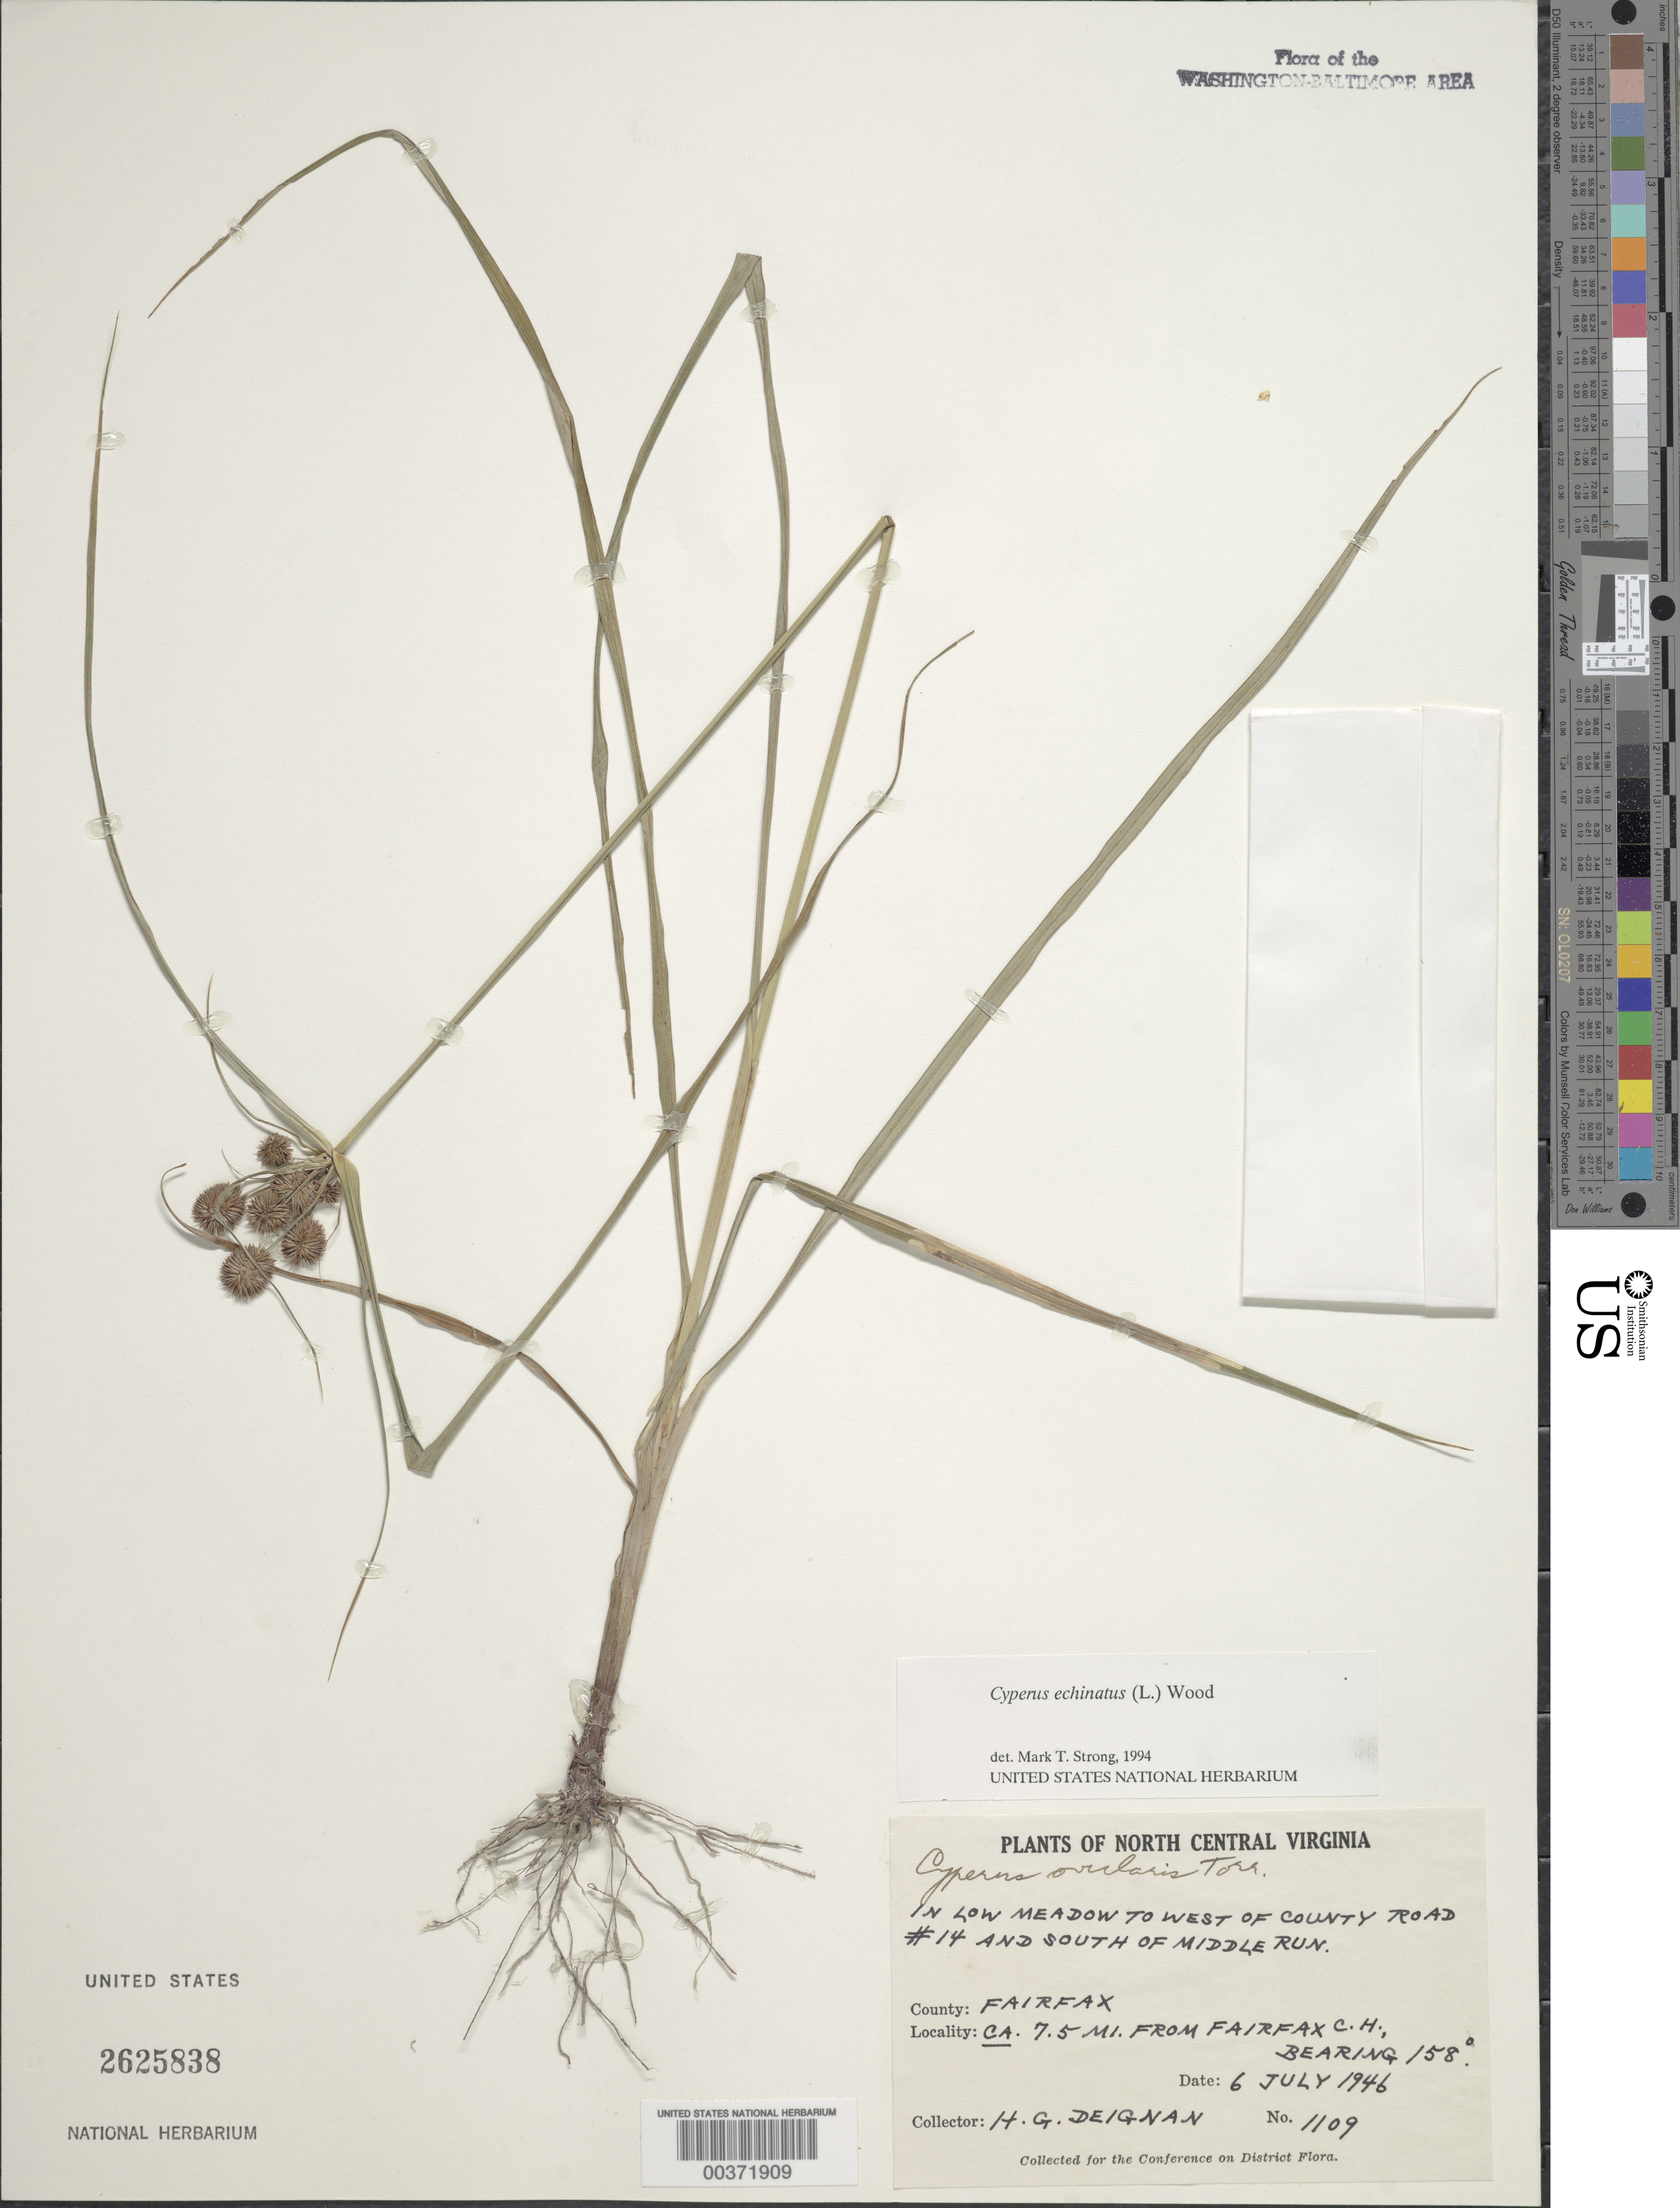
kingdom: Plantae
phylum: Tracheophyta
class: Liliopsida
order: Poales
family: Cyperaceae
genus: Cyperus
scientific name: Cyperus echinatus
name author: (L.) Alph. Wood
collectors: H. Deignan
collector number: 1109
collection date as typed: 06 Jul 1946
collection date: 1946-07-06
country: United States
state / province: Virginia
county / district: Fairfax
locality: South of Middle Run and west of County Road 14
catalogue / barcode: US 2625838